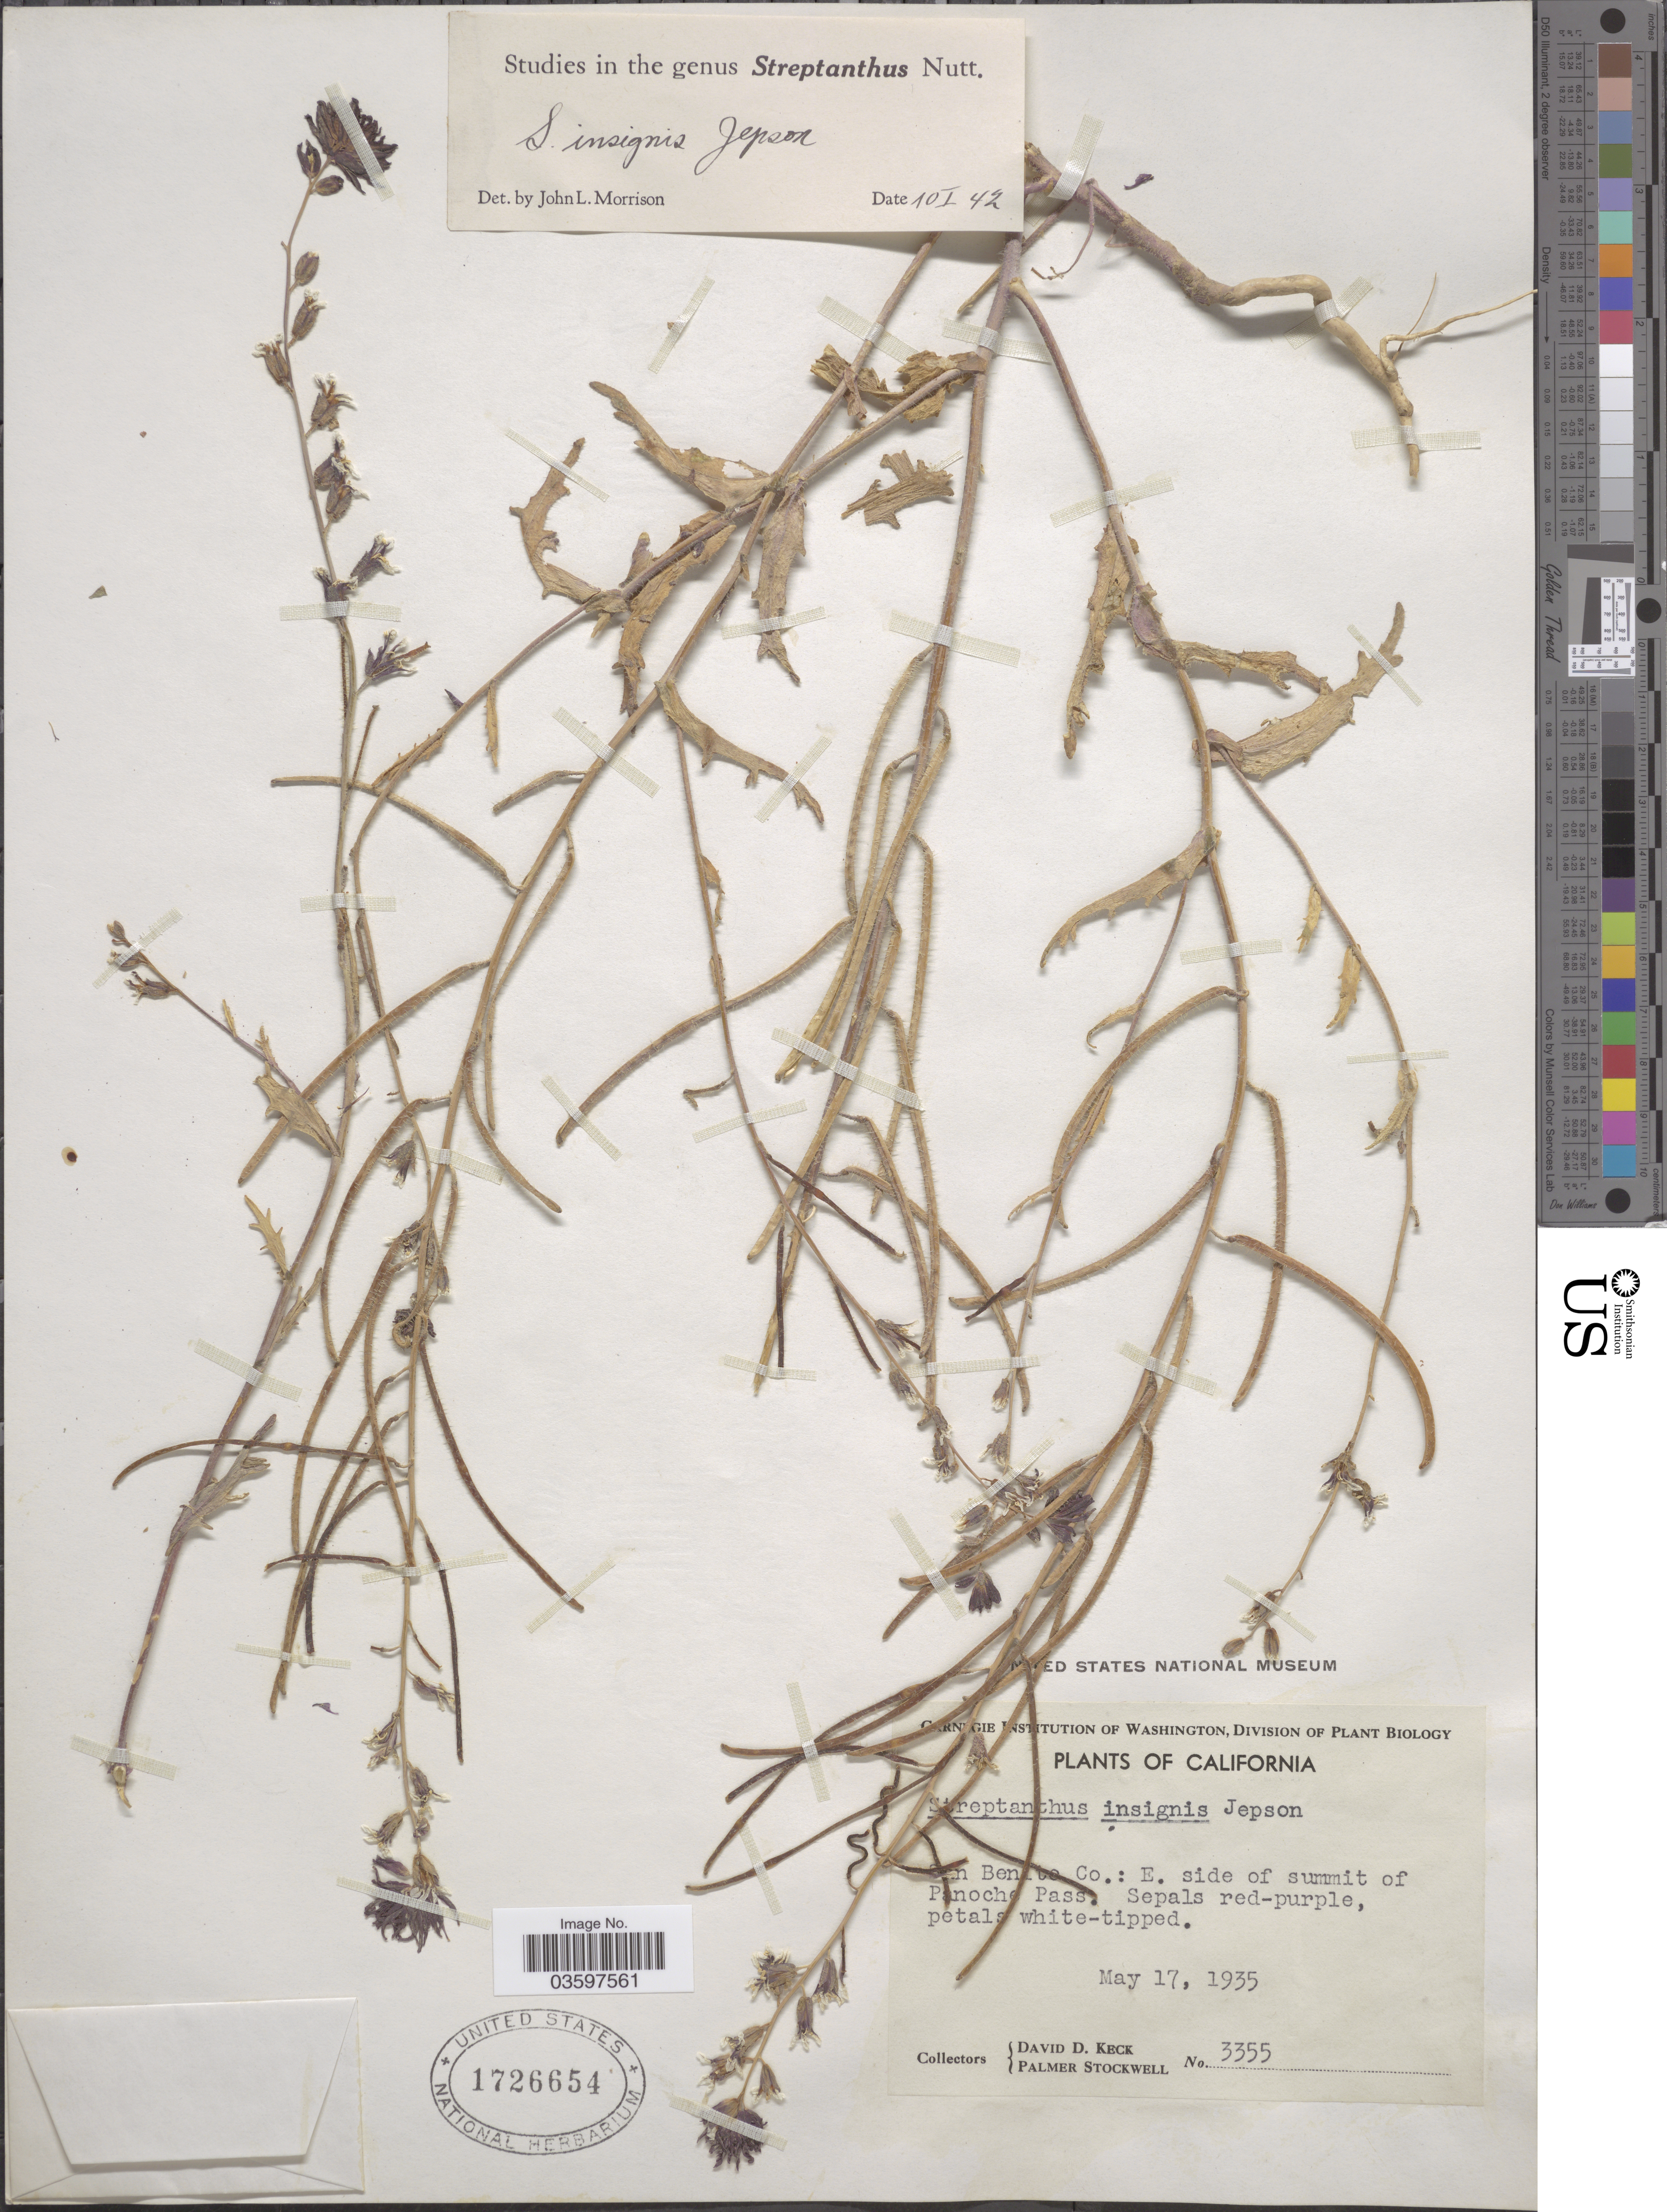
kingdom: Plantae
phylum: Tracheophyta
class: Magnoliopsida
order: Brassicales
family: Brassicaceae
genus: Streptanthus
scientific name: Streptanthus insignis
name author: Jeps.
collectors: D. D. Keck & P. Stockwell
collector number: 3355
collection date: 1935-05-17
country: United States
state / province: California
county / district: San Benito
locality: San Benito Co.: E. side of summit of Panoche Pass.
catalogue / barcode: US 1726654